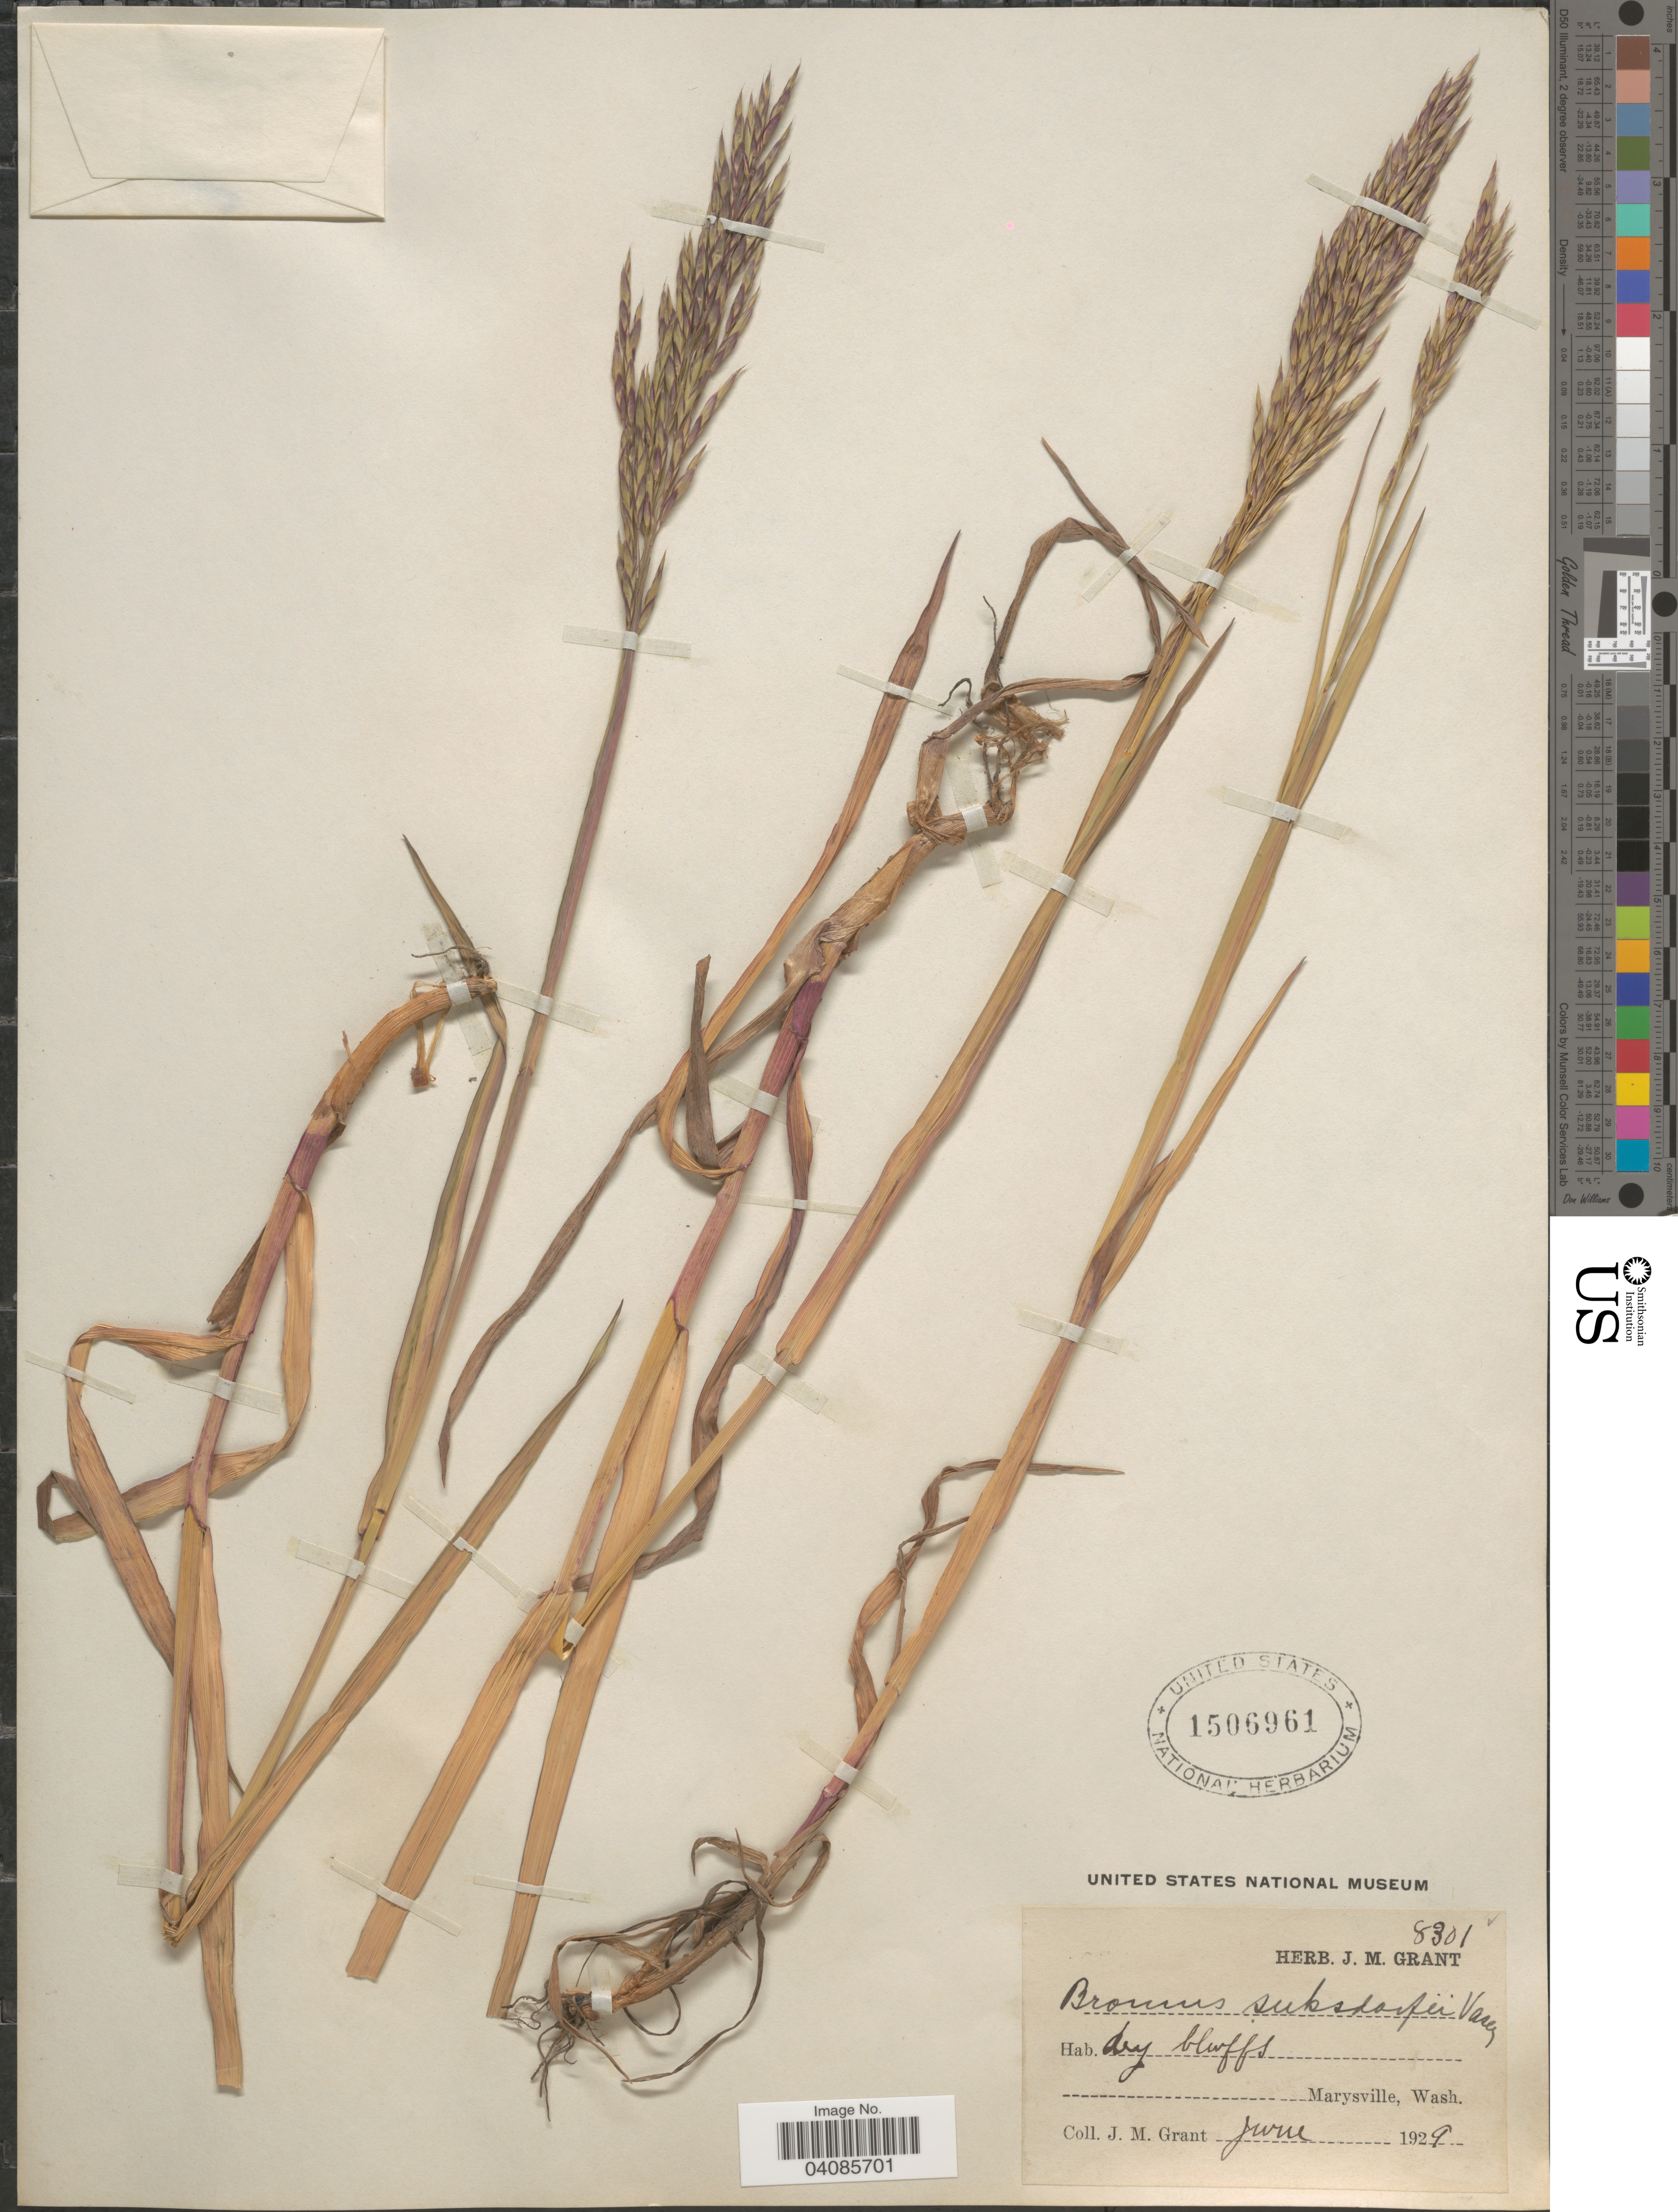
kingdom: Plantae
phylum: Tracheophyta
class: Liliopsida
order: Poales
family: Poaceae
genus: Bromus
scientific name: Bromus suksdorfii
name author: Vasey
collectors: J. M. Grant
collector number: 8301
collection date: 1929-06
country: United States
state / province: Washington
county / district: Snohomish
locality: Marysville.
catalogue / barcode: US 1506961